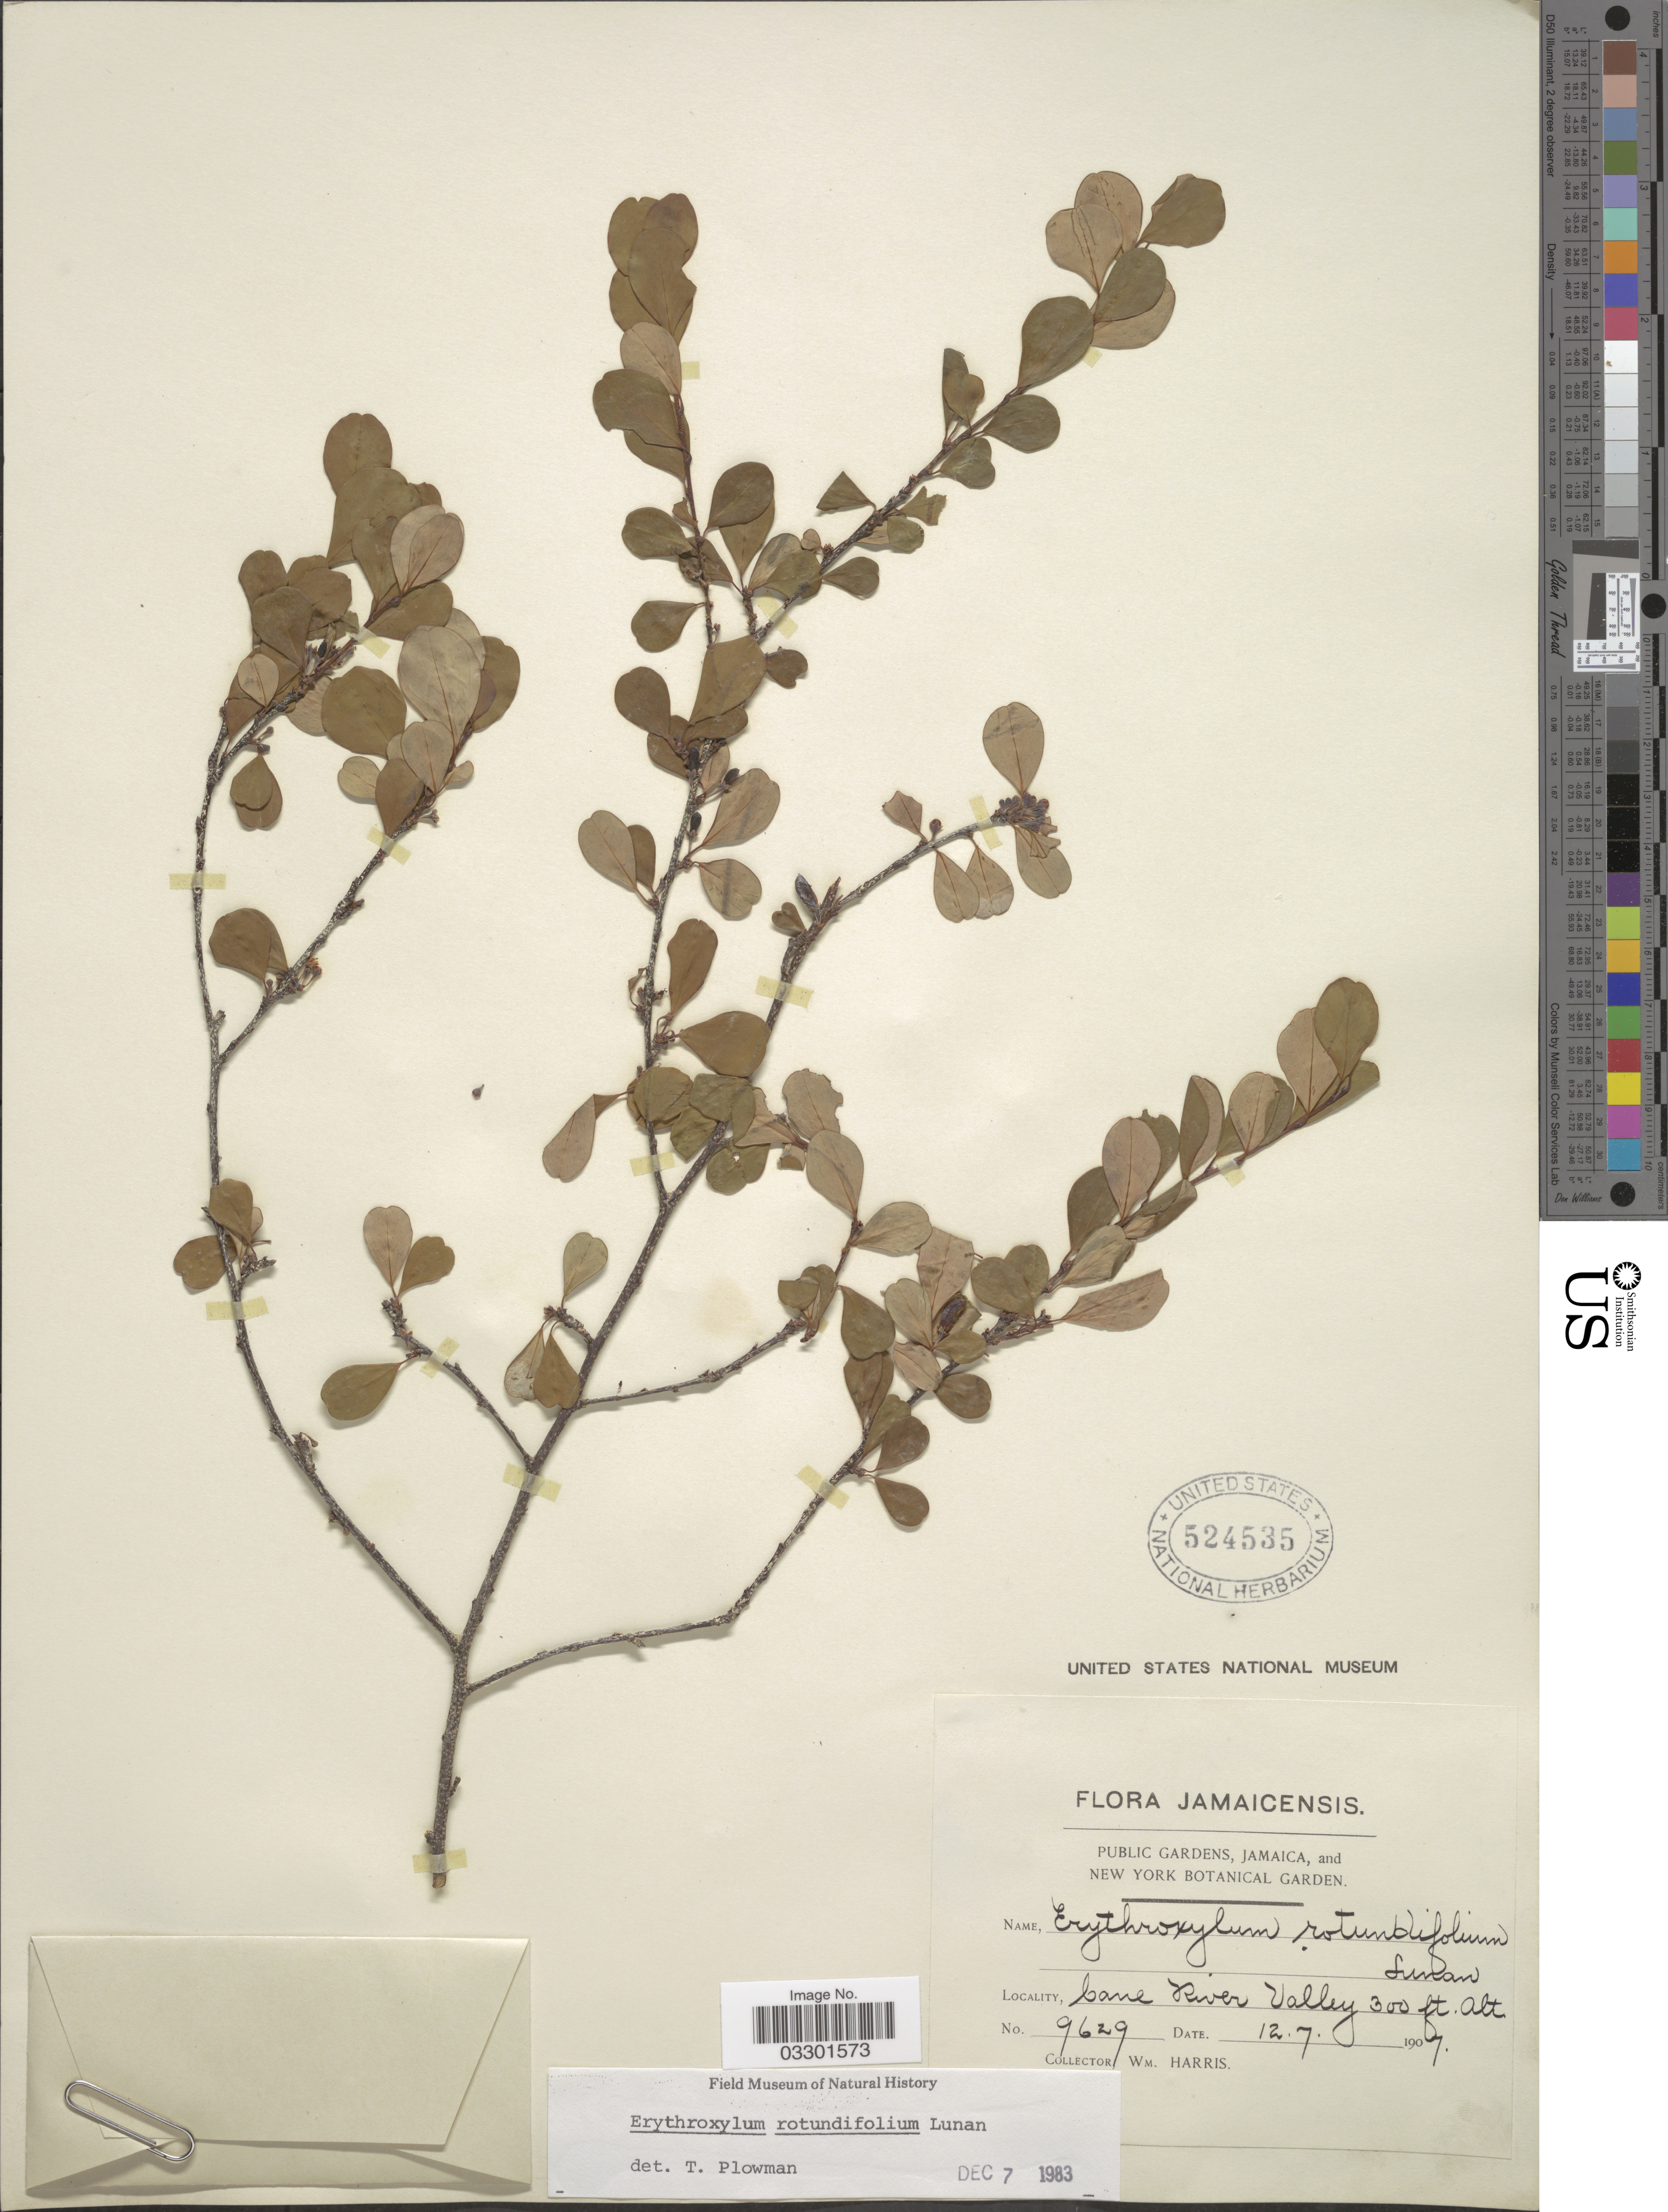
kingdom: Plantae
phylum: Tracheophyta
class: Magnoliopsida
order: Malpighiales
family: Erythroxylaceae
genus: Erythroxylum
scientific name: Erythroxylum rotundifolium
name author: Lunan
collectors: W. H. Harris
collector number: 9629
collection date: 1907-07-12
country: Jamaica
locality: Cane River Valley.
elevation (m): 91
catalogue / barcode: US 524535